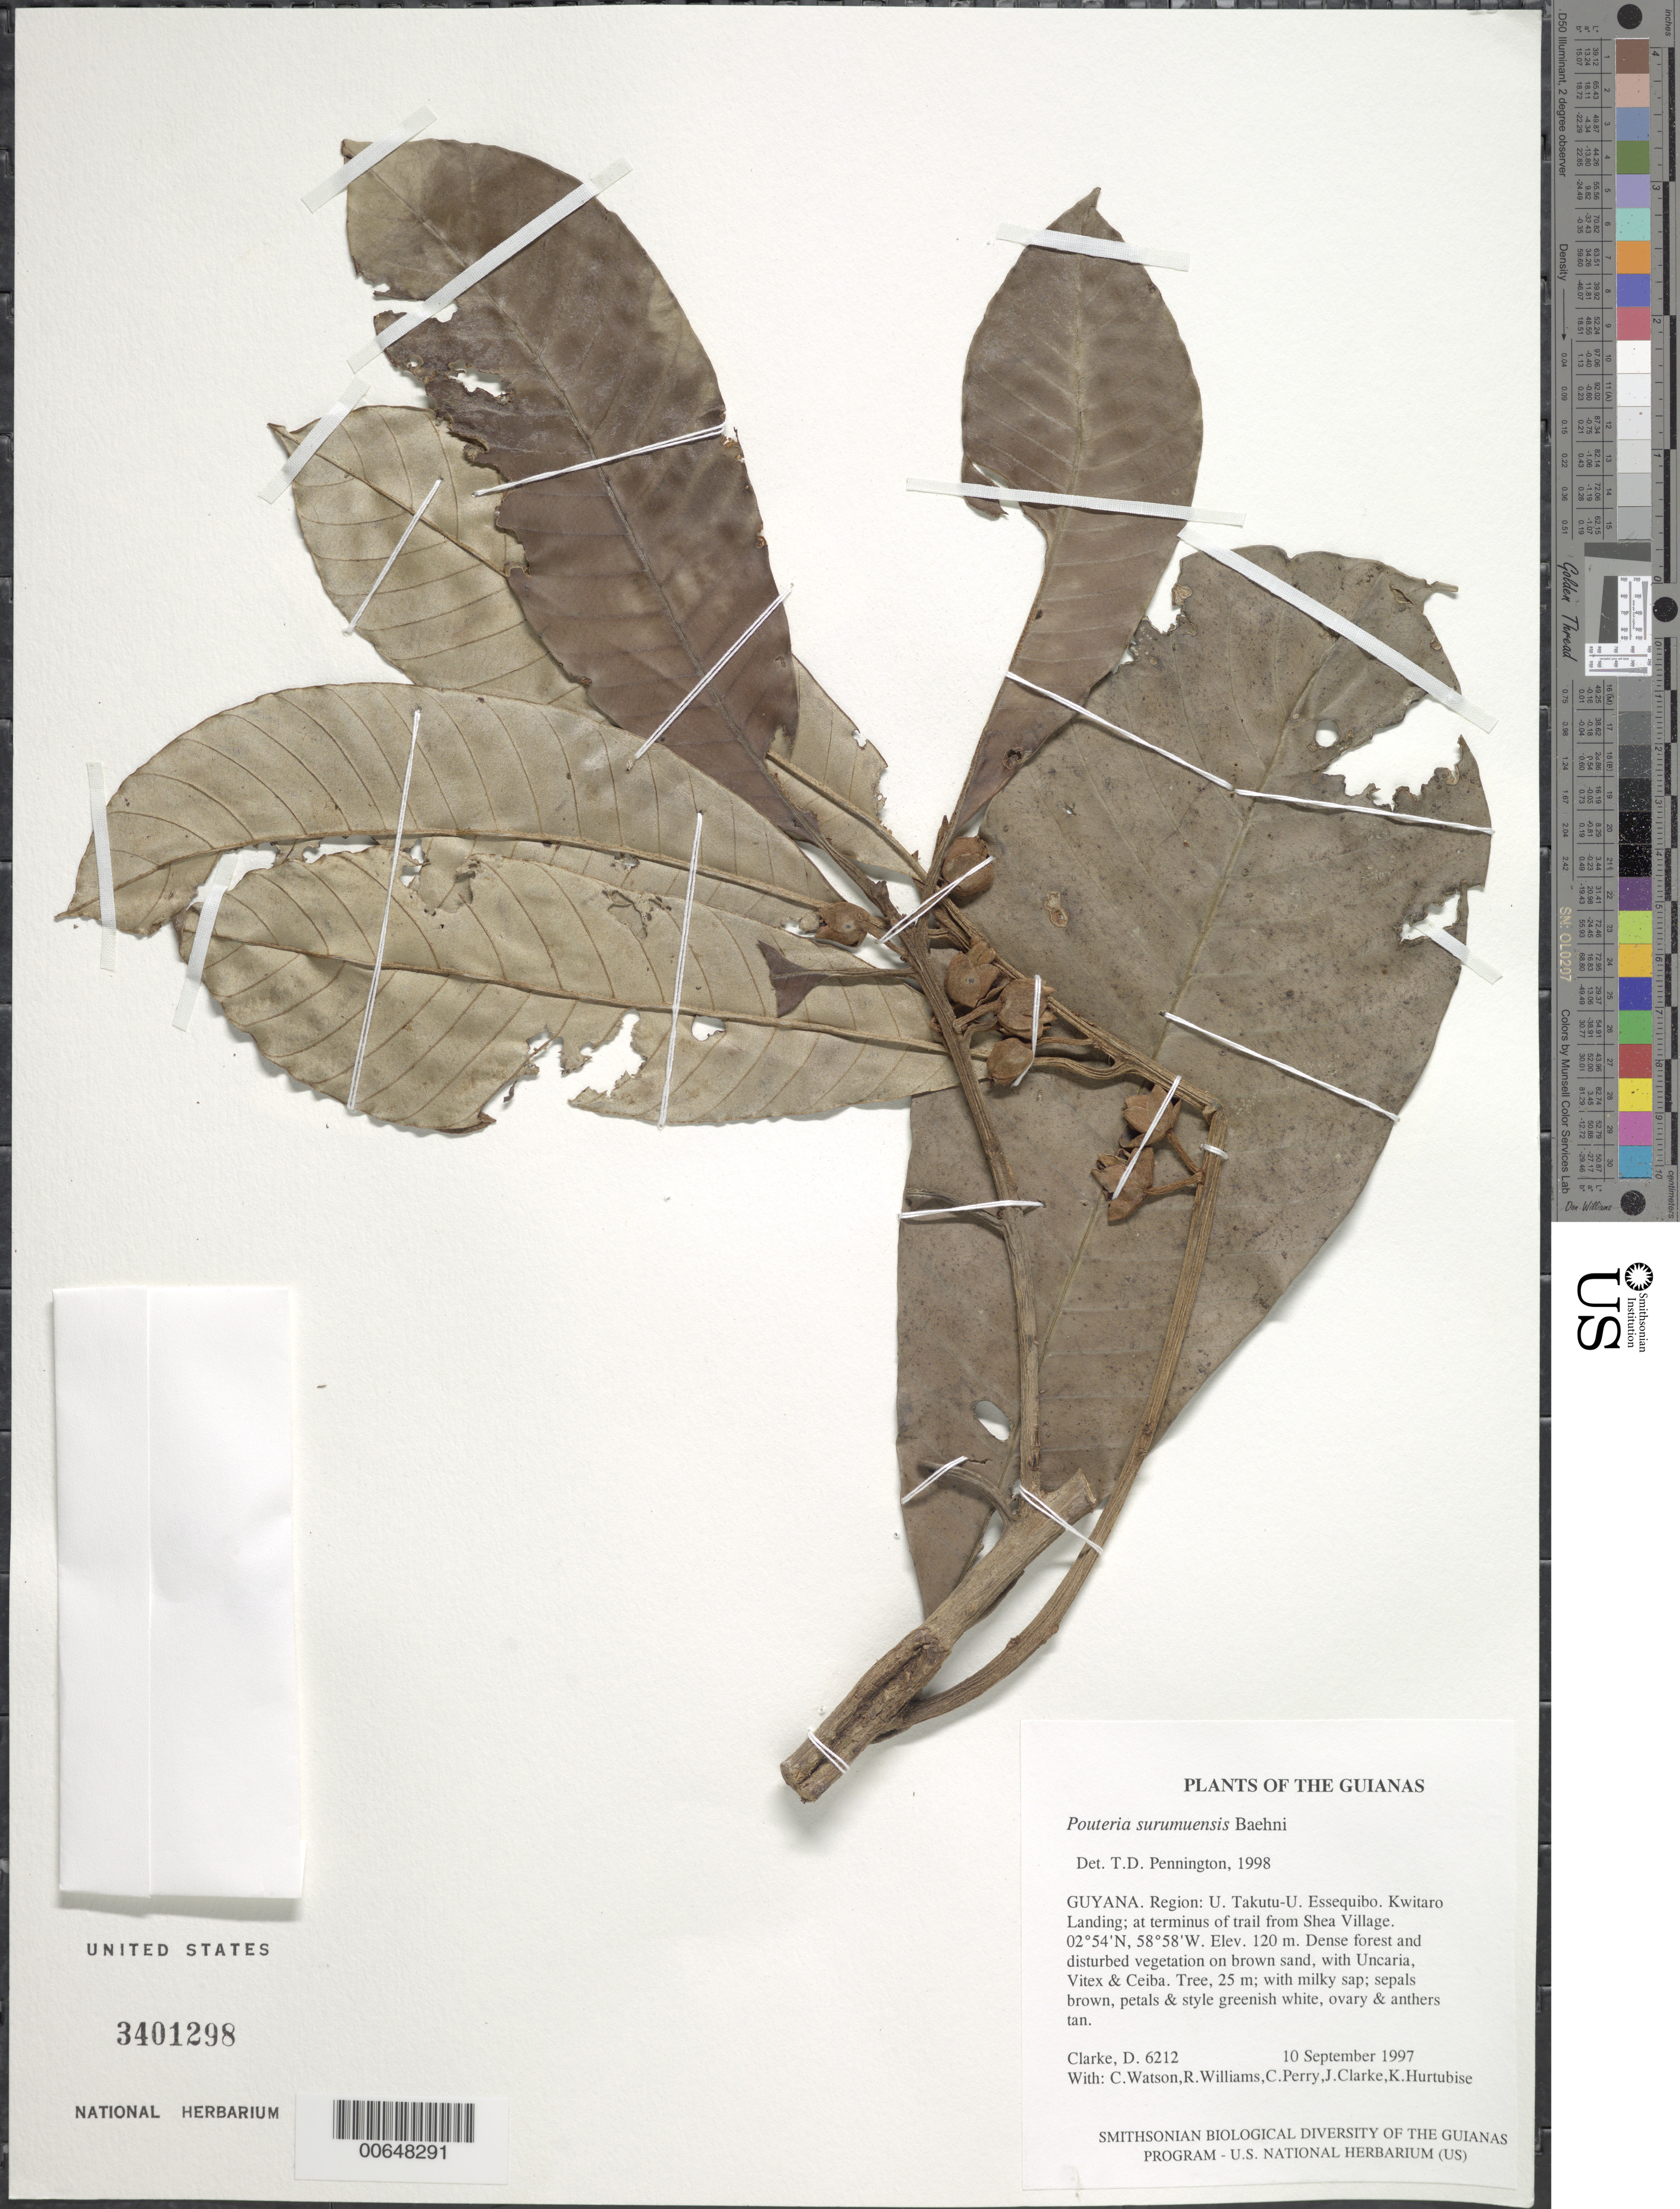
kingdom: Plantae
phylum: Tracheophyta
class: Magnoliopsida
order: Ericales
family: Sapotaceae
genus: Pouteria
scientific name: Pouteria surumuensis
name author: Baehni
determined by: Pennington, T. D., (K)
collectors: H. D. Clarke, C. Watson, R. Williams, C. Perry, J. Clarke & K. Hurtubise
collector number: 6212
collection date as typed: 10 September 1997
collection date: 1997-09-10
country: Guyana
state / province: U. Takutu-U. Essequibo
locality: Kwitaro Landing; at terminus of trail from Shea Village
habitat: Dense forest and disturbed vegetation on brown sand, with Uncaria, Vitex & Ceiba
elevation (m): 120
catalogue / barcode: US 3401298